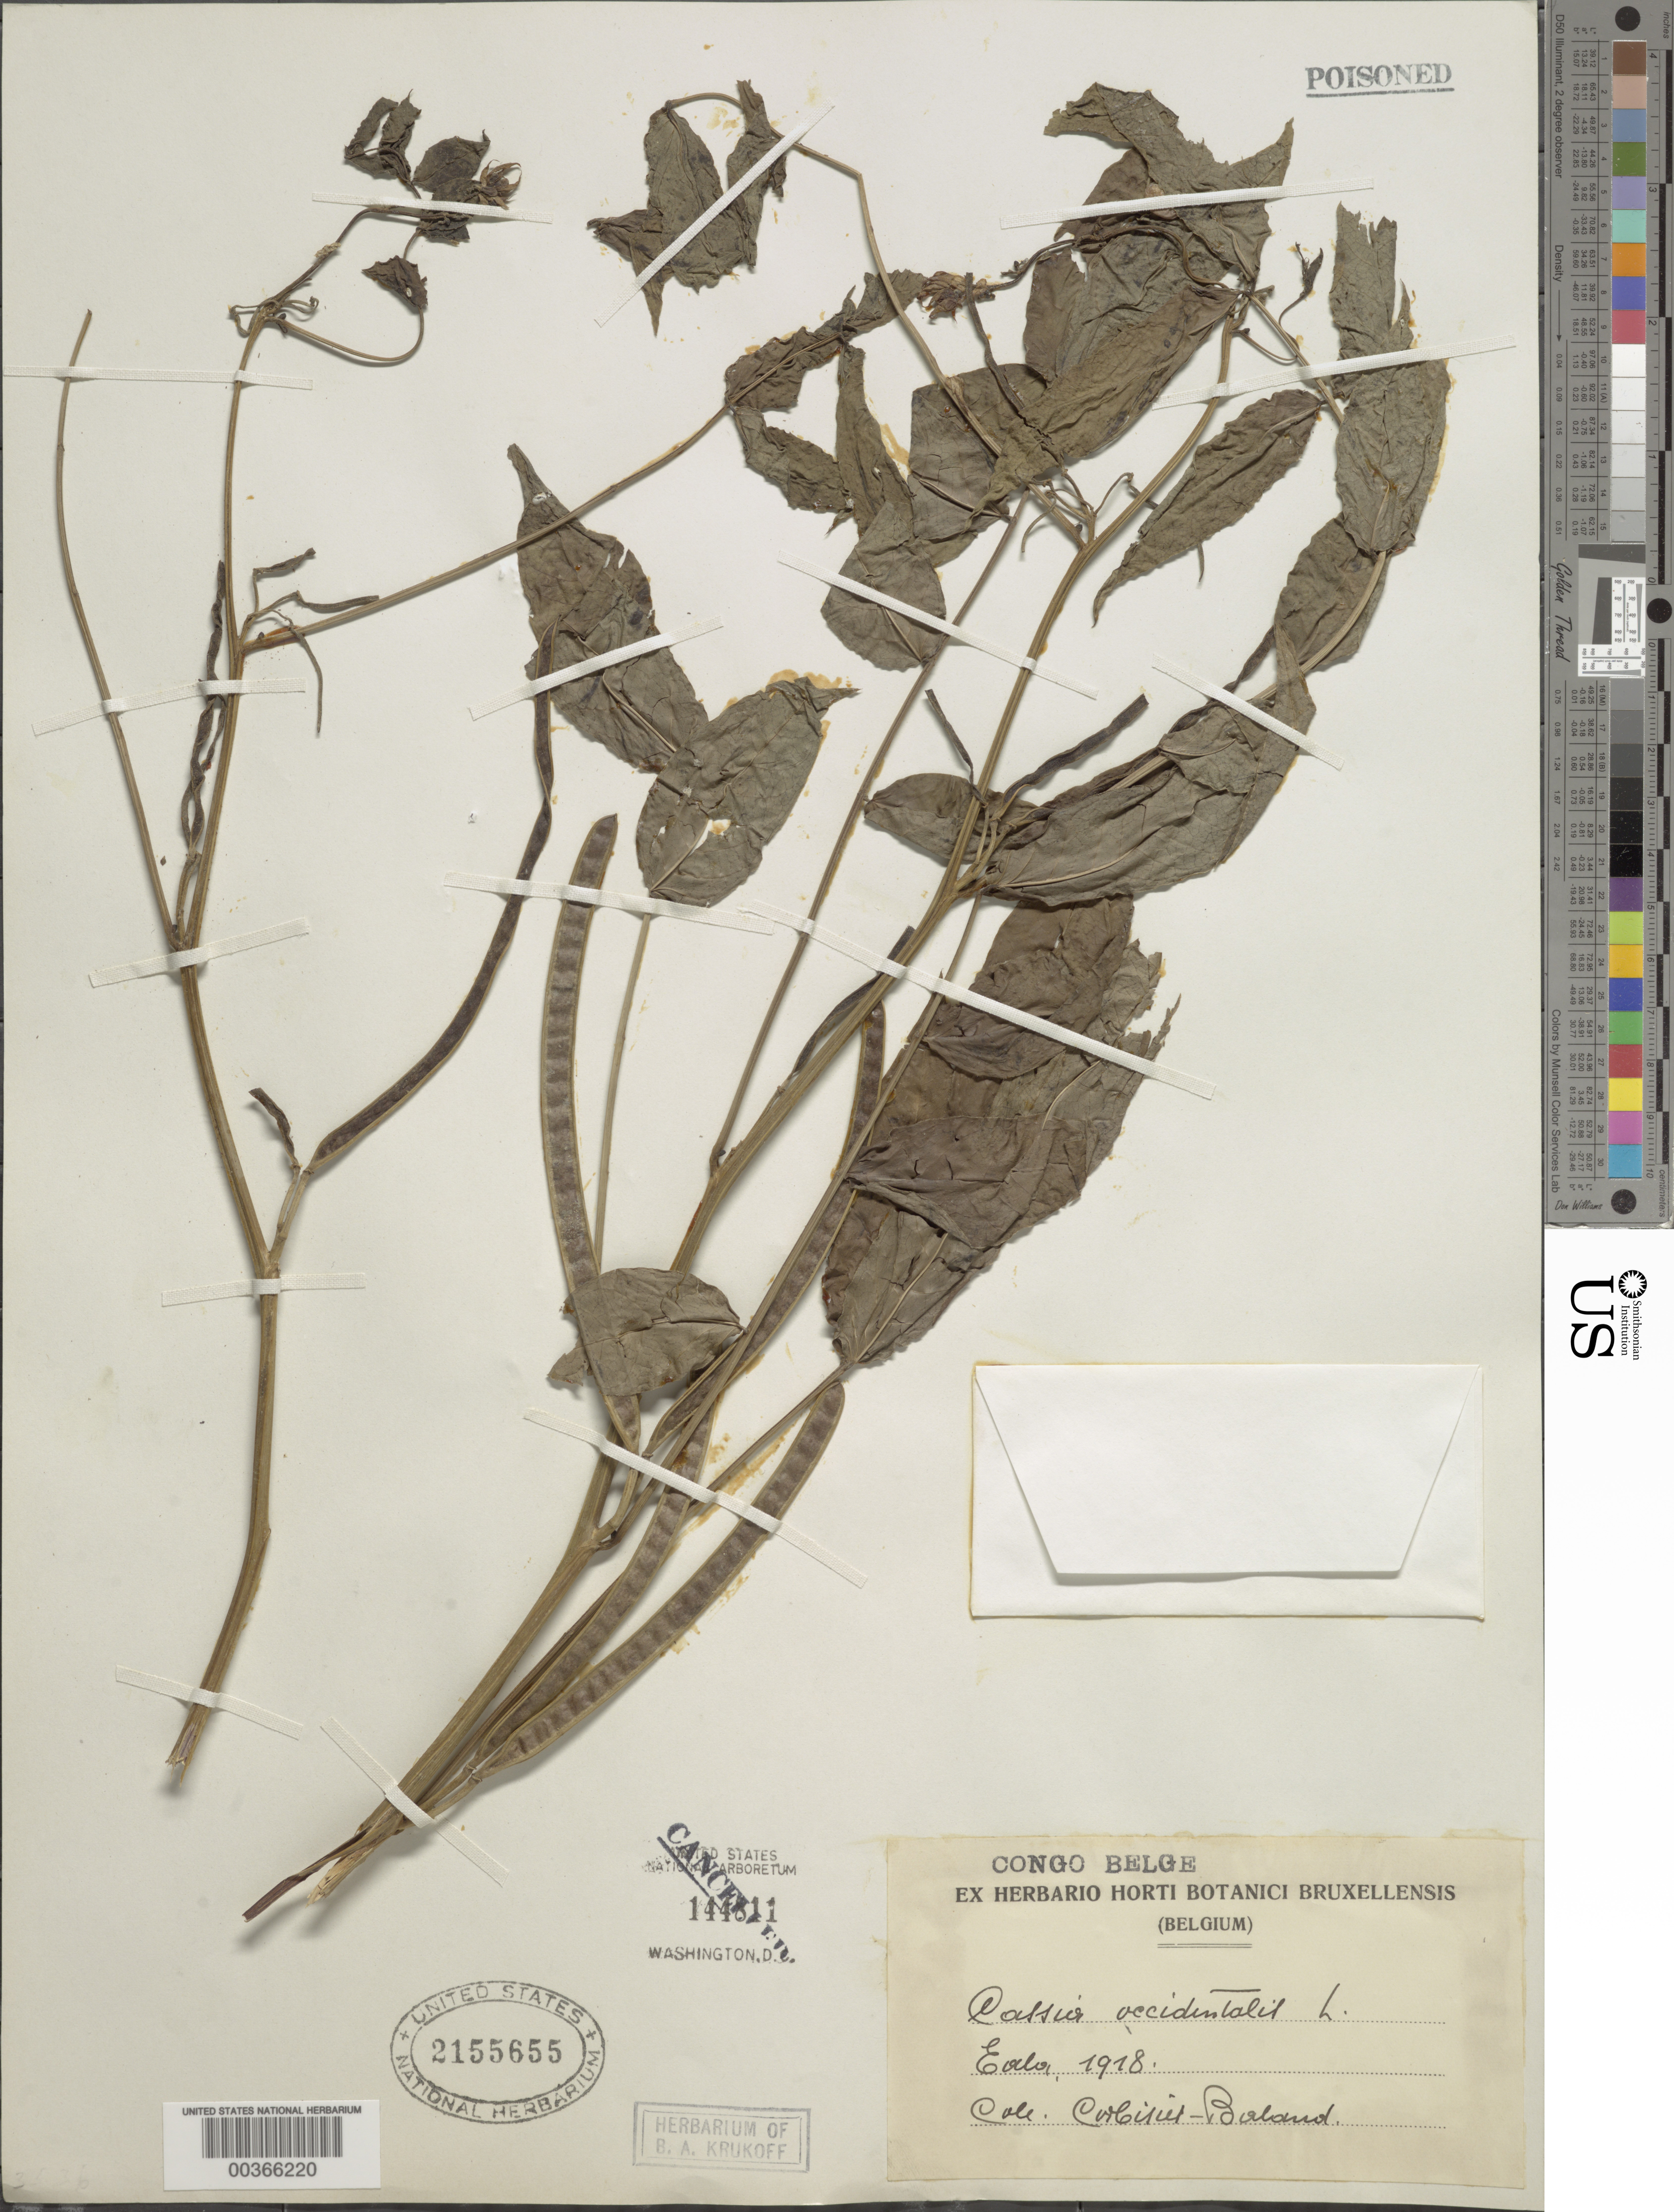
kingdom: Plantae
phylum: Tracheophyta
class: Magnoliopsida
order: Fabales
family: Fabaceae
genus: Senna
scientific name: Senna occidentalis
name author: (L.) Link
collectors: A. Corbisier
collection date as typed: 1918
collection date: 1918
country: Congo, Democratic Republic of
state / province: Équateur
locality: Eala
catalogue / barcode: US 2155655